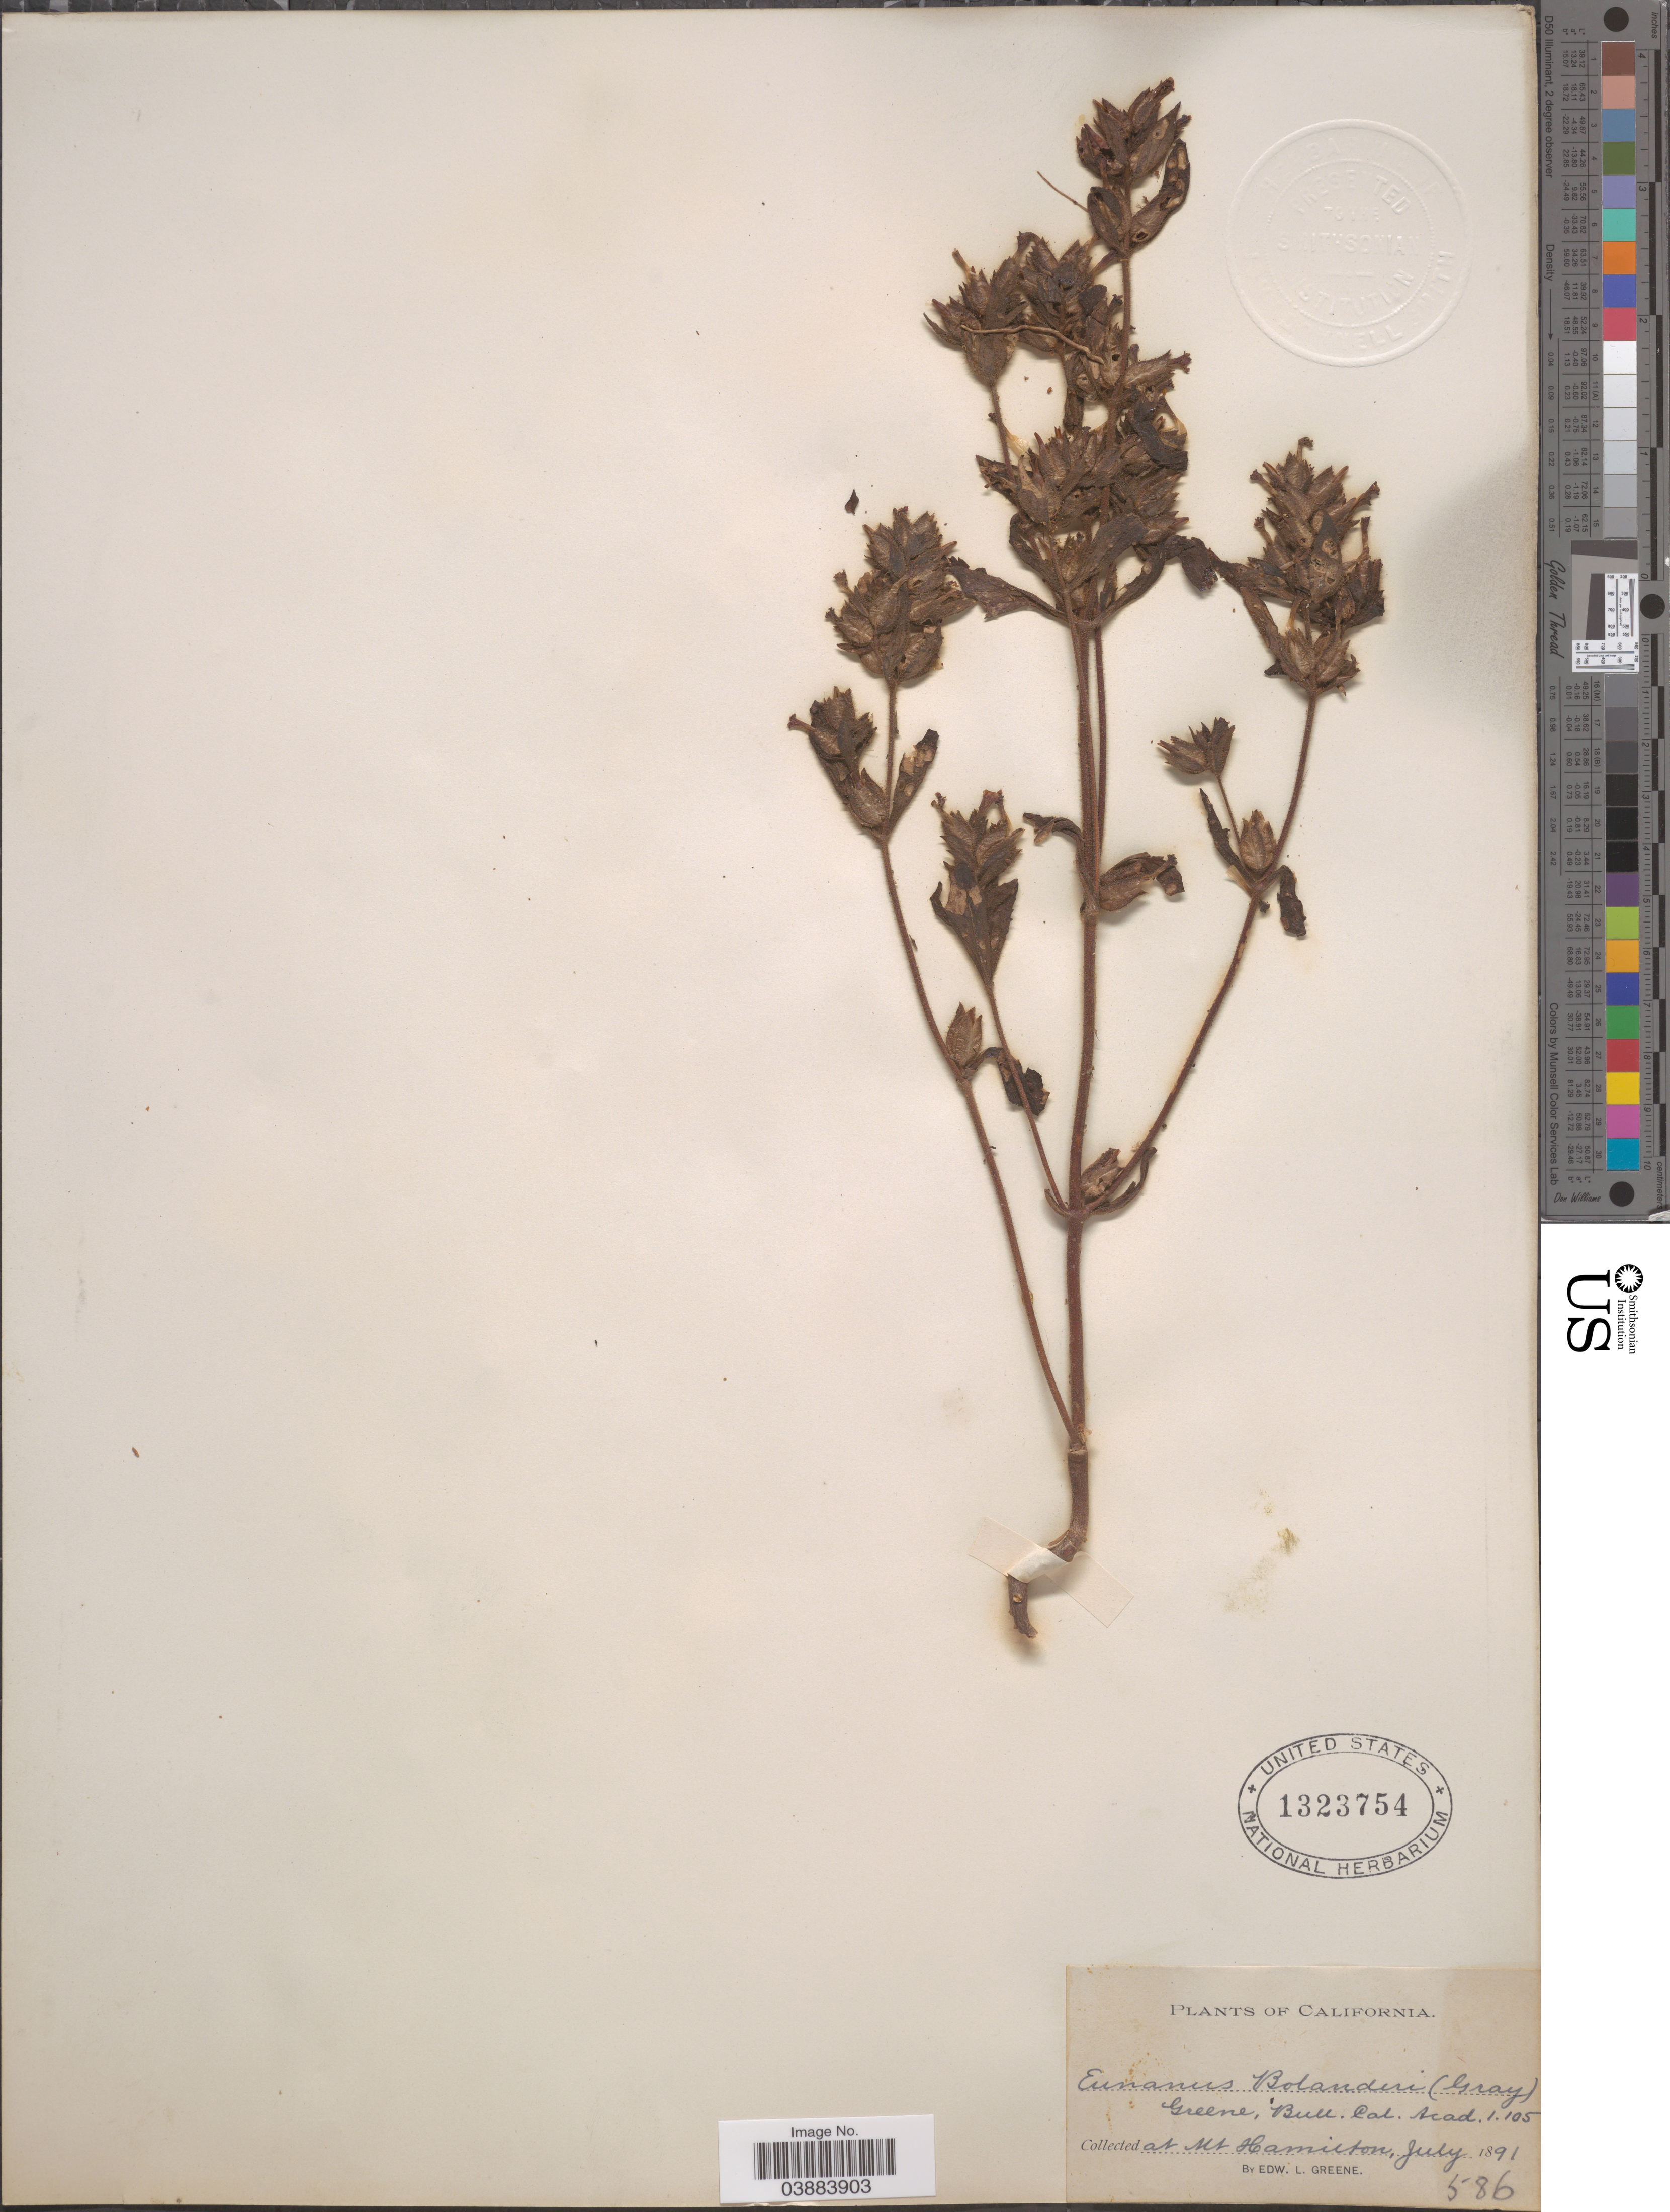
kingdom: Plantae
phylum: Tracheophyta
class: Magnoliopsida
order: Lamiales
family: Phrymaceae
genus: Eunanus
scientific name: Eunanus bolanderi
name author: (A. Gray) Greene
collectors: E. L. Greene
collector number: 586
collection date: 1891-07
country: United States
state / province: California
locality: At Mt Hamilton.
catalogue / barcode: US 1323754